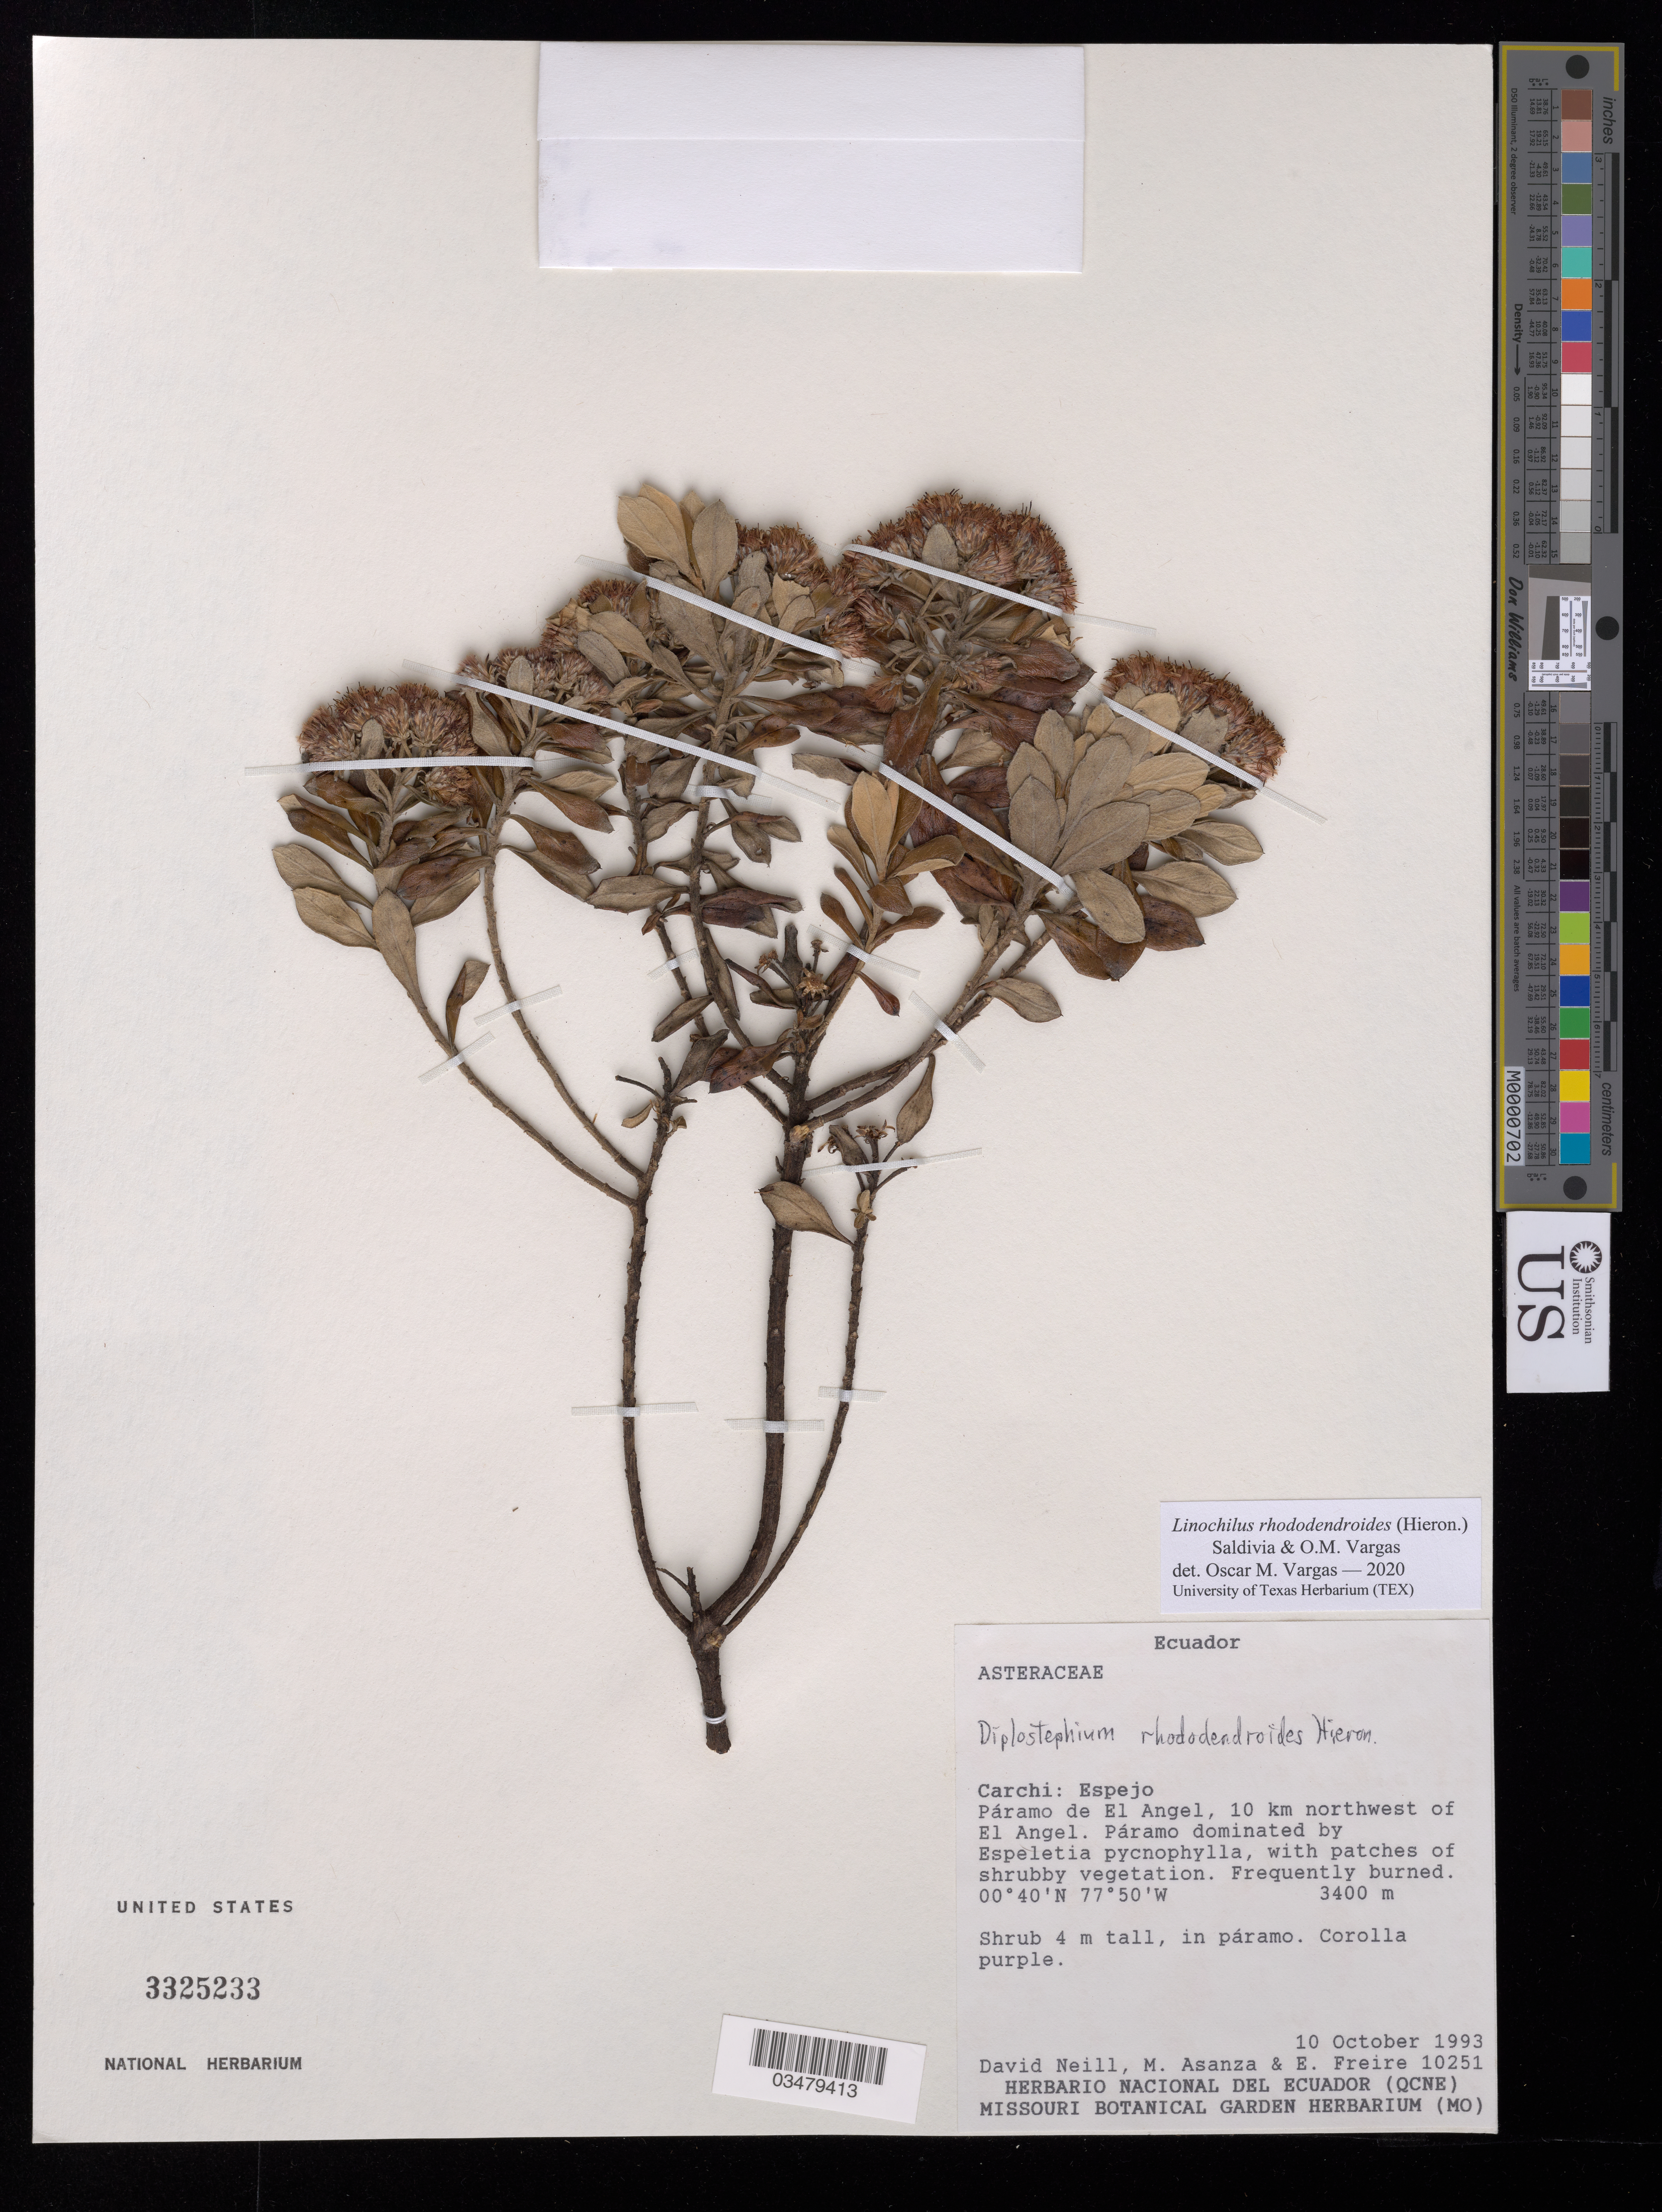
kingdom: Plantae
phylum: Tracheophyta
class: Magnoliopsida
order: Asterales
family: Asteraceae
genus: Linochilus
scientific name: Linochilus rhododendroides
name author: (Hieron.) Saldivia & O.M. Vargas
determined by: Vargas, Oscar M.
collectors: D. A. Neill, M. Asanza & E. Freire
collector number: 10251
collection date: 1993-10-10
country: Ecuador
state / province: Carchi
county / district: Espejo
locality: Páramo del Ángel. 10 km NW of El Ángel. .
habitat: Paramo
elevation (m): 3400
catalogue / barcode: US 3325233